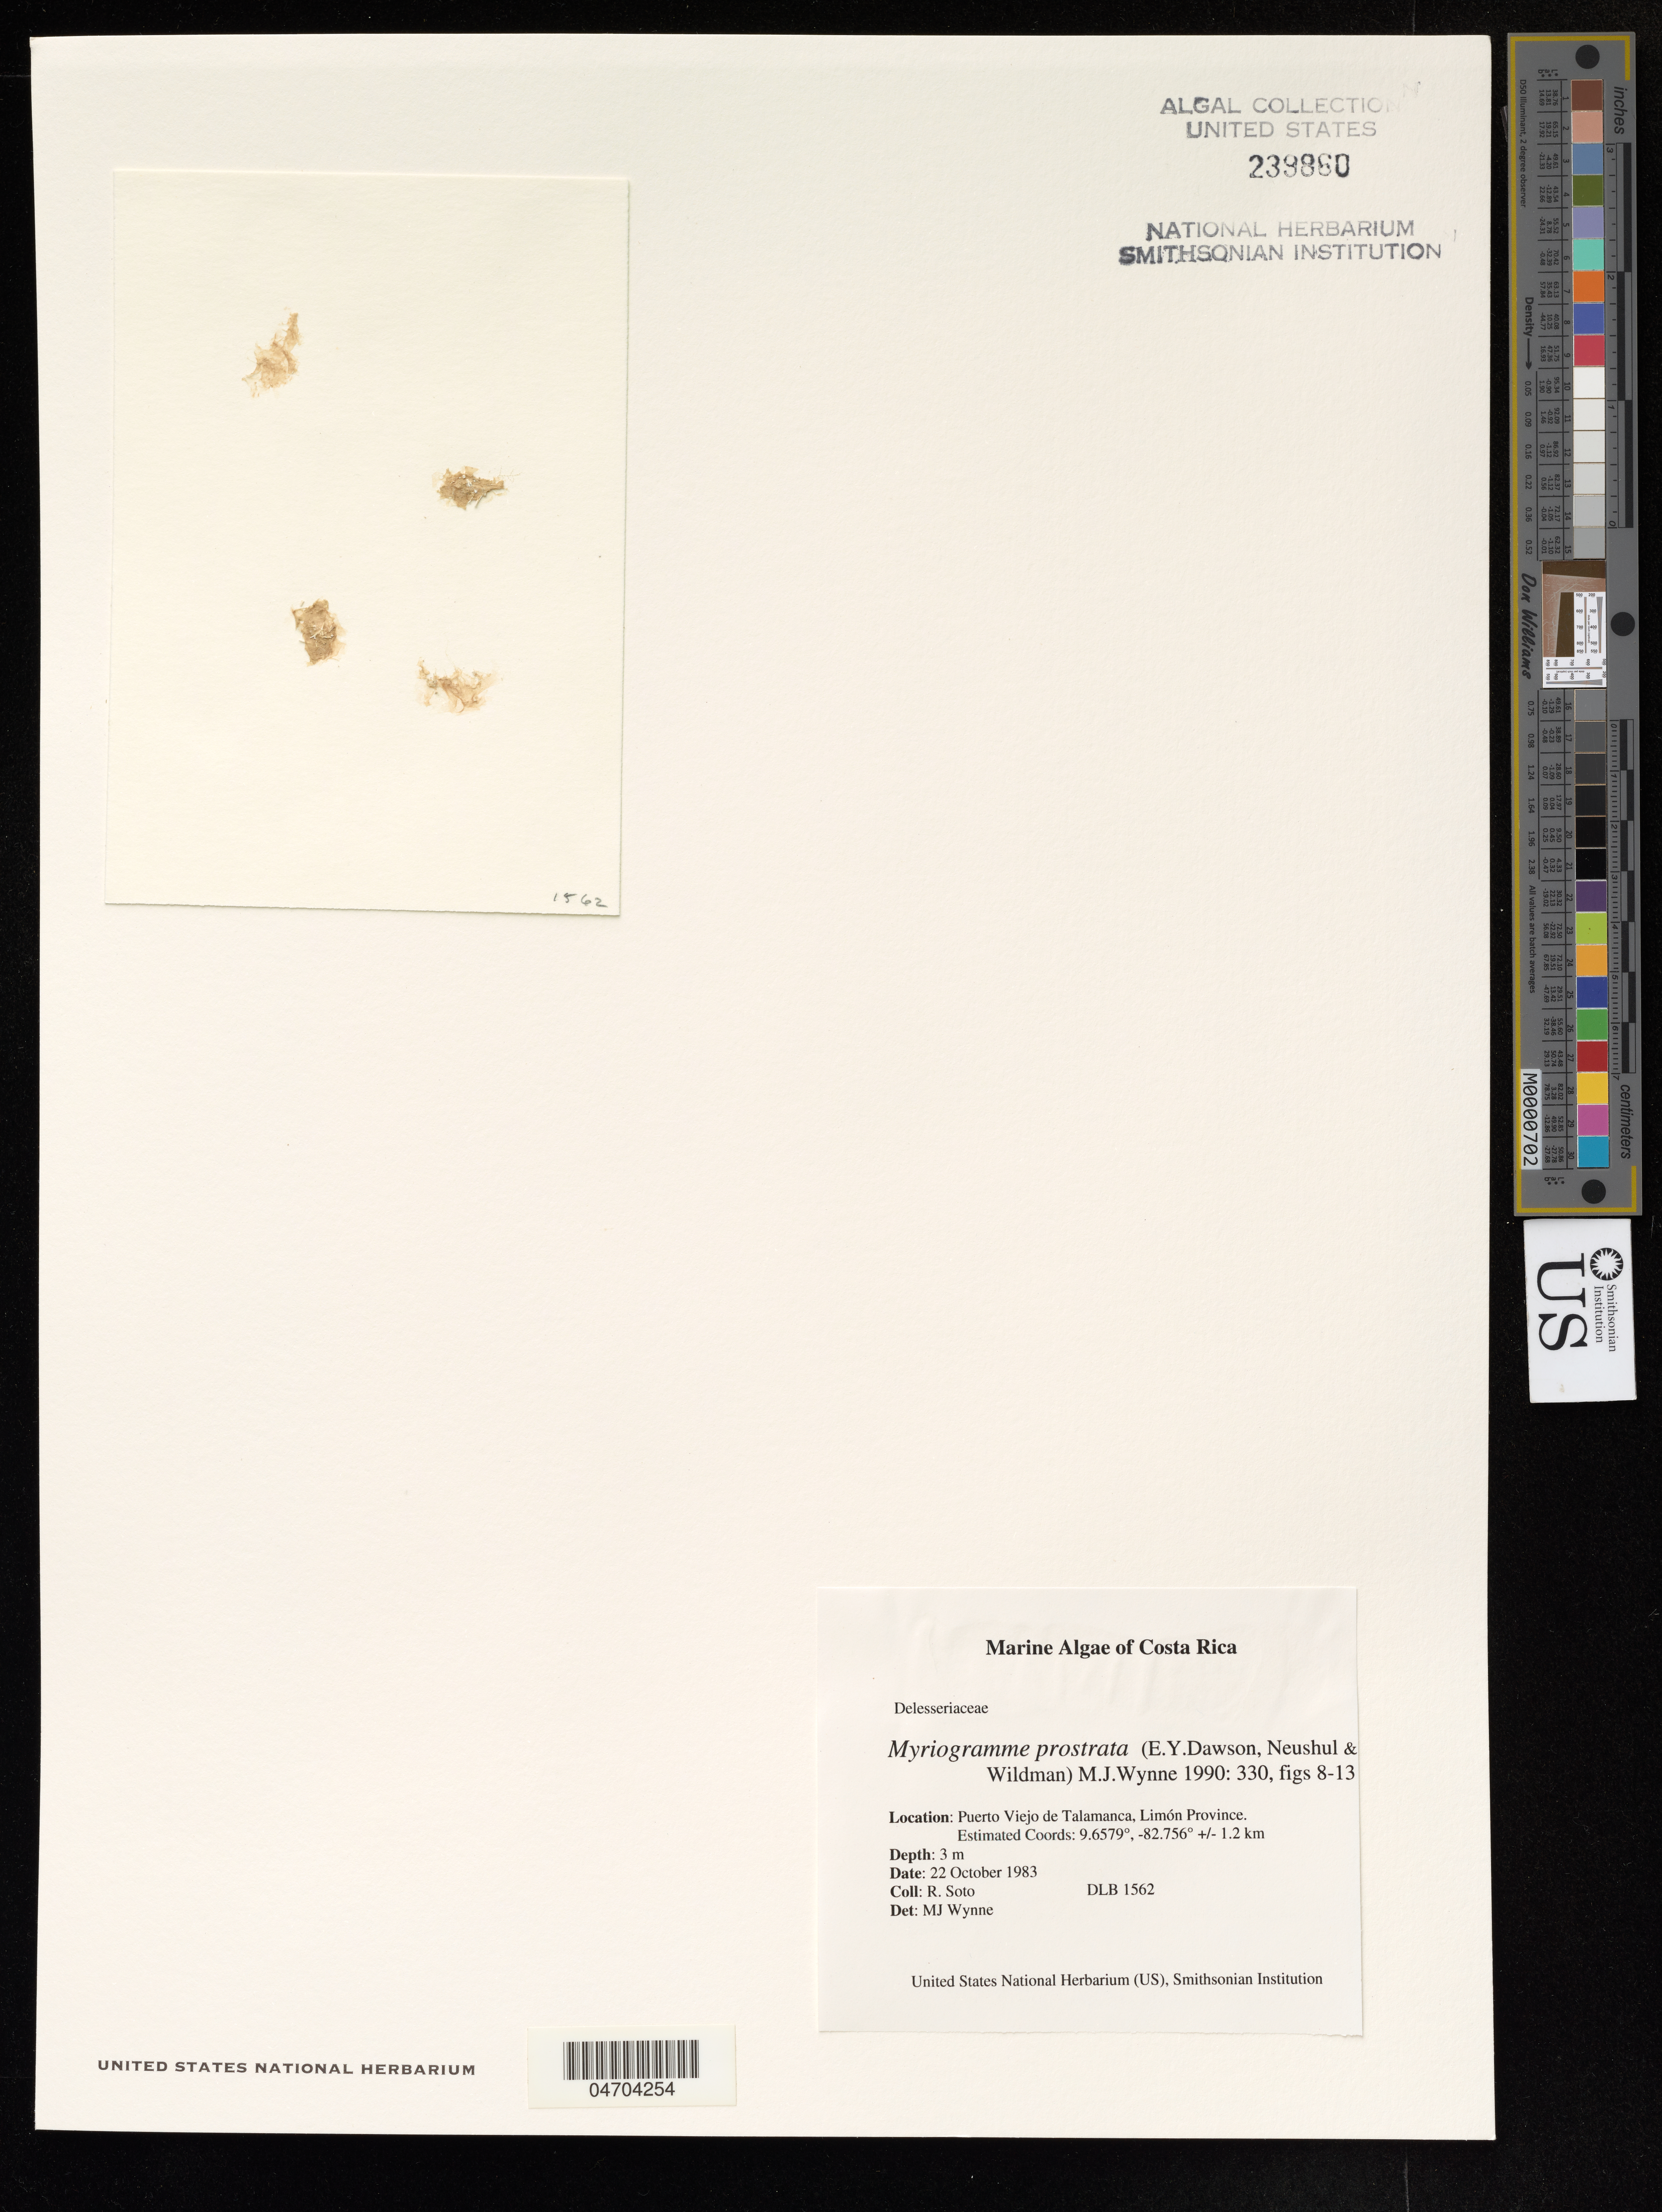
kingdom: Plantae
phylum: Rhodophyta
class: Florideophyceae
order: Ceramiales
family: Delesseriaceae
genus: Myriogramme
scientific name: Myriogramme prostrata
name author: (E.Y. Dawson et al.) M.J. Wynne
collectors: R. Soto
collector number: DLB1562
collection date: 1983-10-22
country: Costa Rica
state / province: Limón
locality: Puerto Viejo de Talamanca.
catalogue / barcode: US 239860